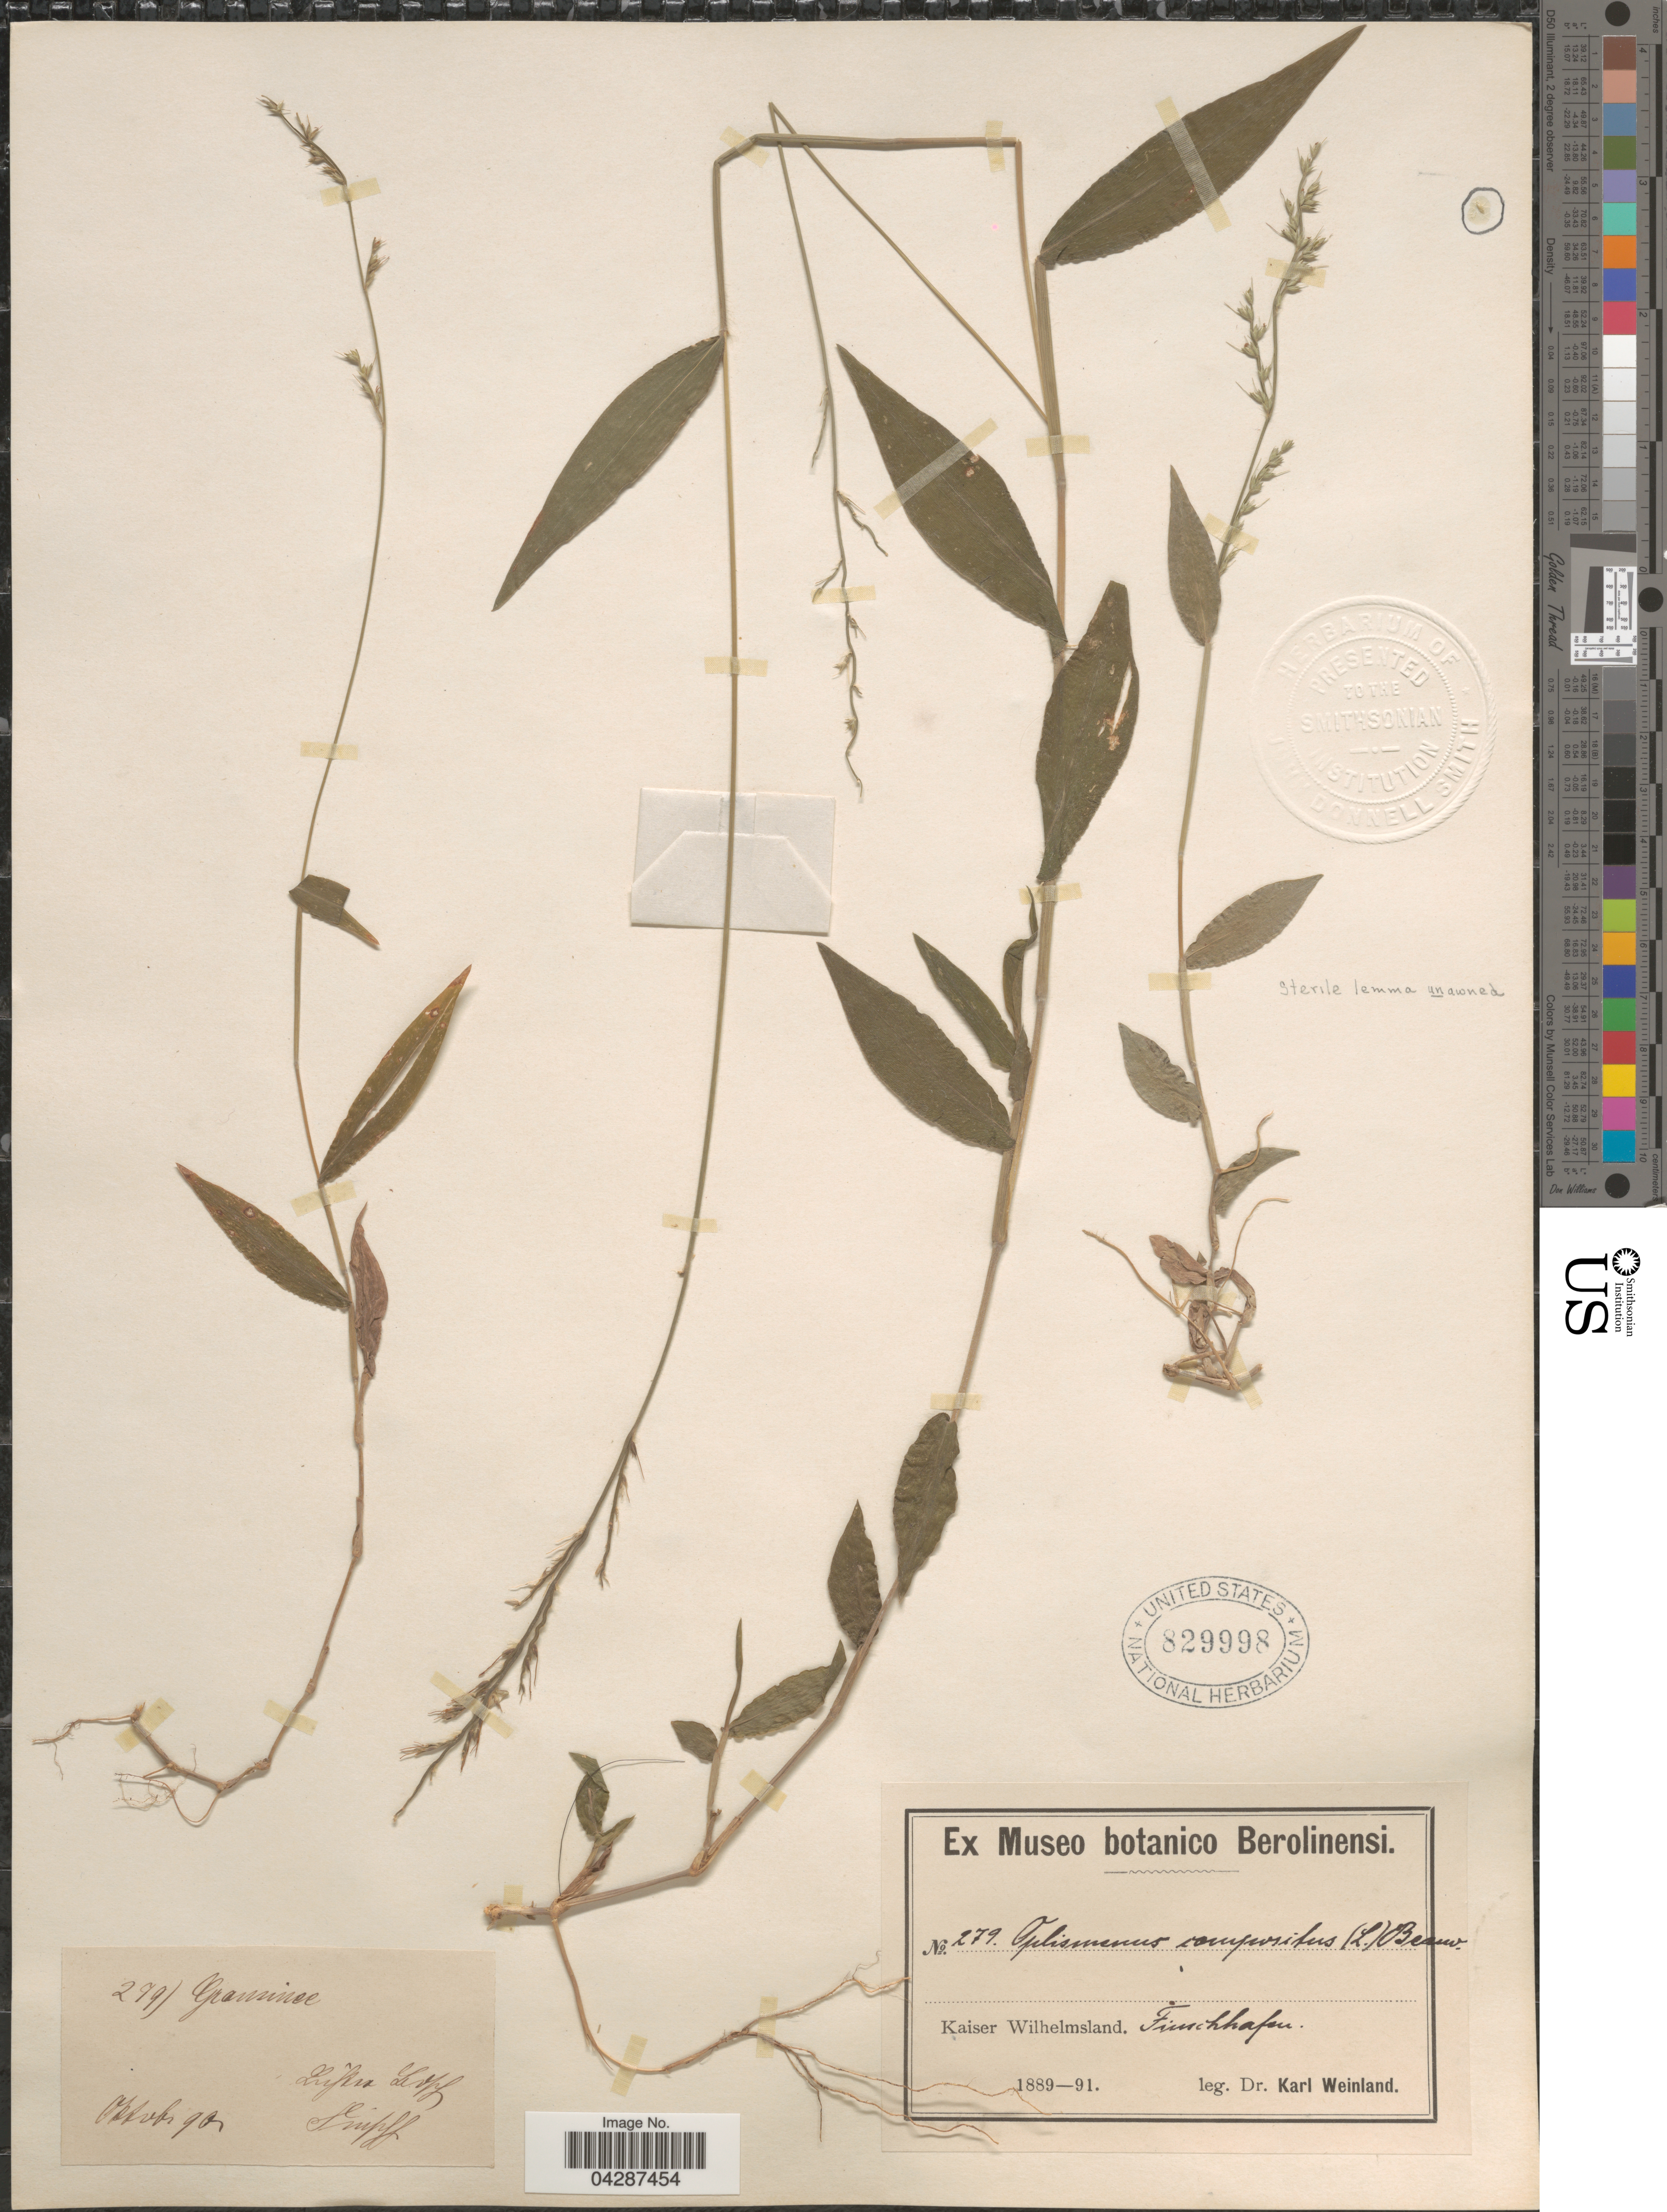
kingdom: Plantae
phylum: Tracheophyta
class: Liliopsida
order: Poales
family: Poaceae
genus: Oplismenus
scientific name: Oplismenus compositus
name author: (L.) P. Beauv.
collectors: K. Weinland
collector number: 279/299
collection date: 1890-10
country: Papua New Guinea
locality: Kaiser Wilhelmsland. Finchafau[interpreted]. [illegible text]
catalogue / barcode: US 829998